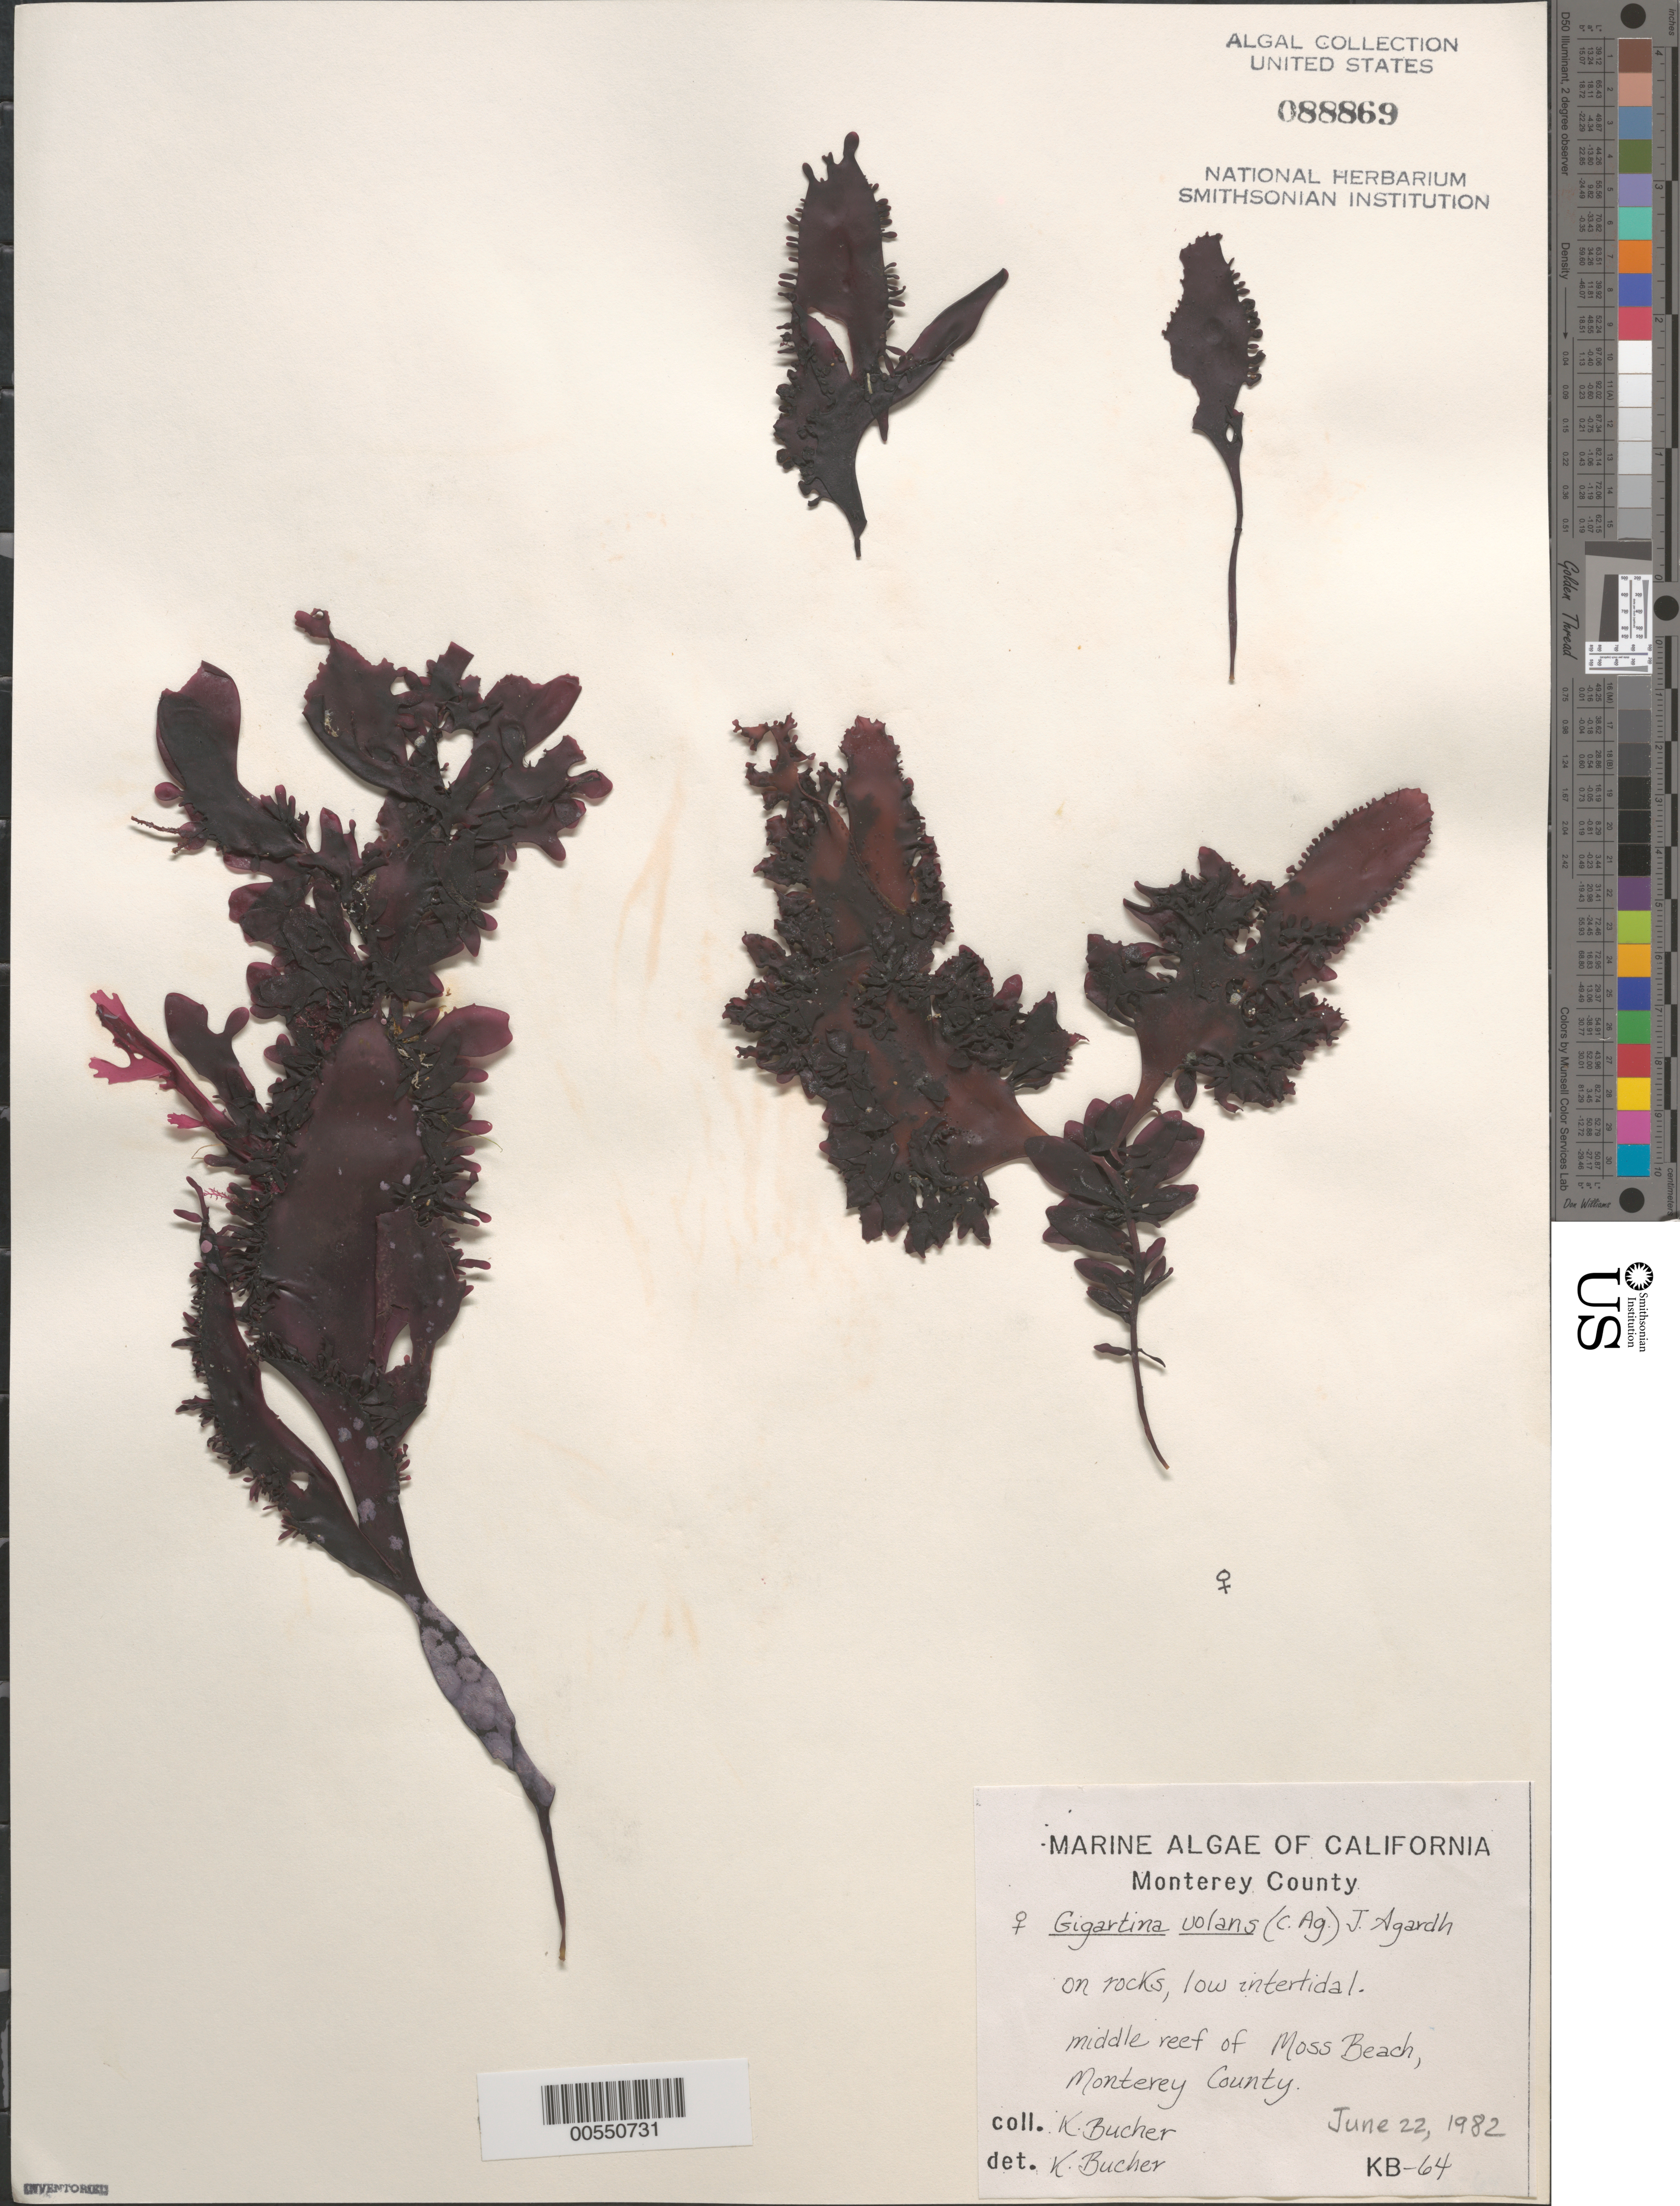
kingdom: Plantae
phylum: Rhodophyta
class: Florideophyceae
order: Gigartinales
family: Gigartinaceae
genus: Mazzaella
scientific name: Mazzaella volans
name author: (C. Agardh) Fredericq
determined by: Algae name updating Project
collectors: K. E. Bucher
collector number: KB-64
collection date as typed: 22 Jun 1982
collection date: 1982-06-22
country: United States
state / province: California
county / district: Monterey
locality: Middle Reef of Moss Beach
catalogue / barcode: US 88869